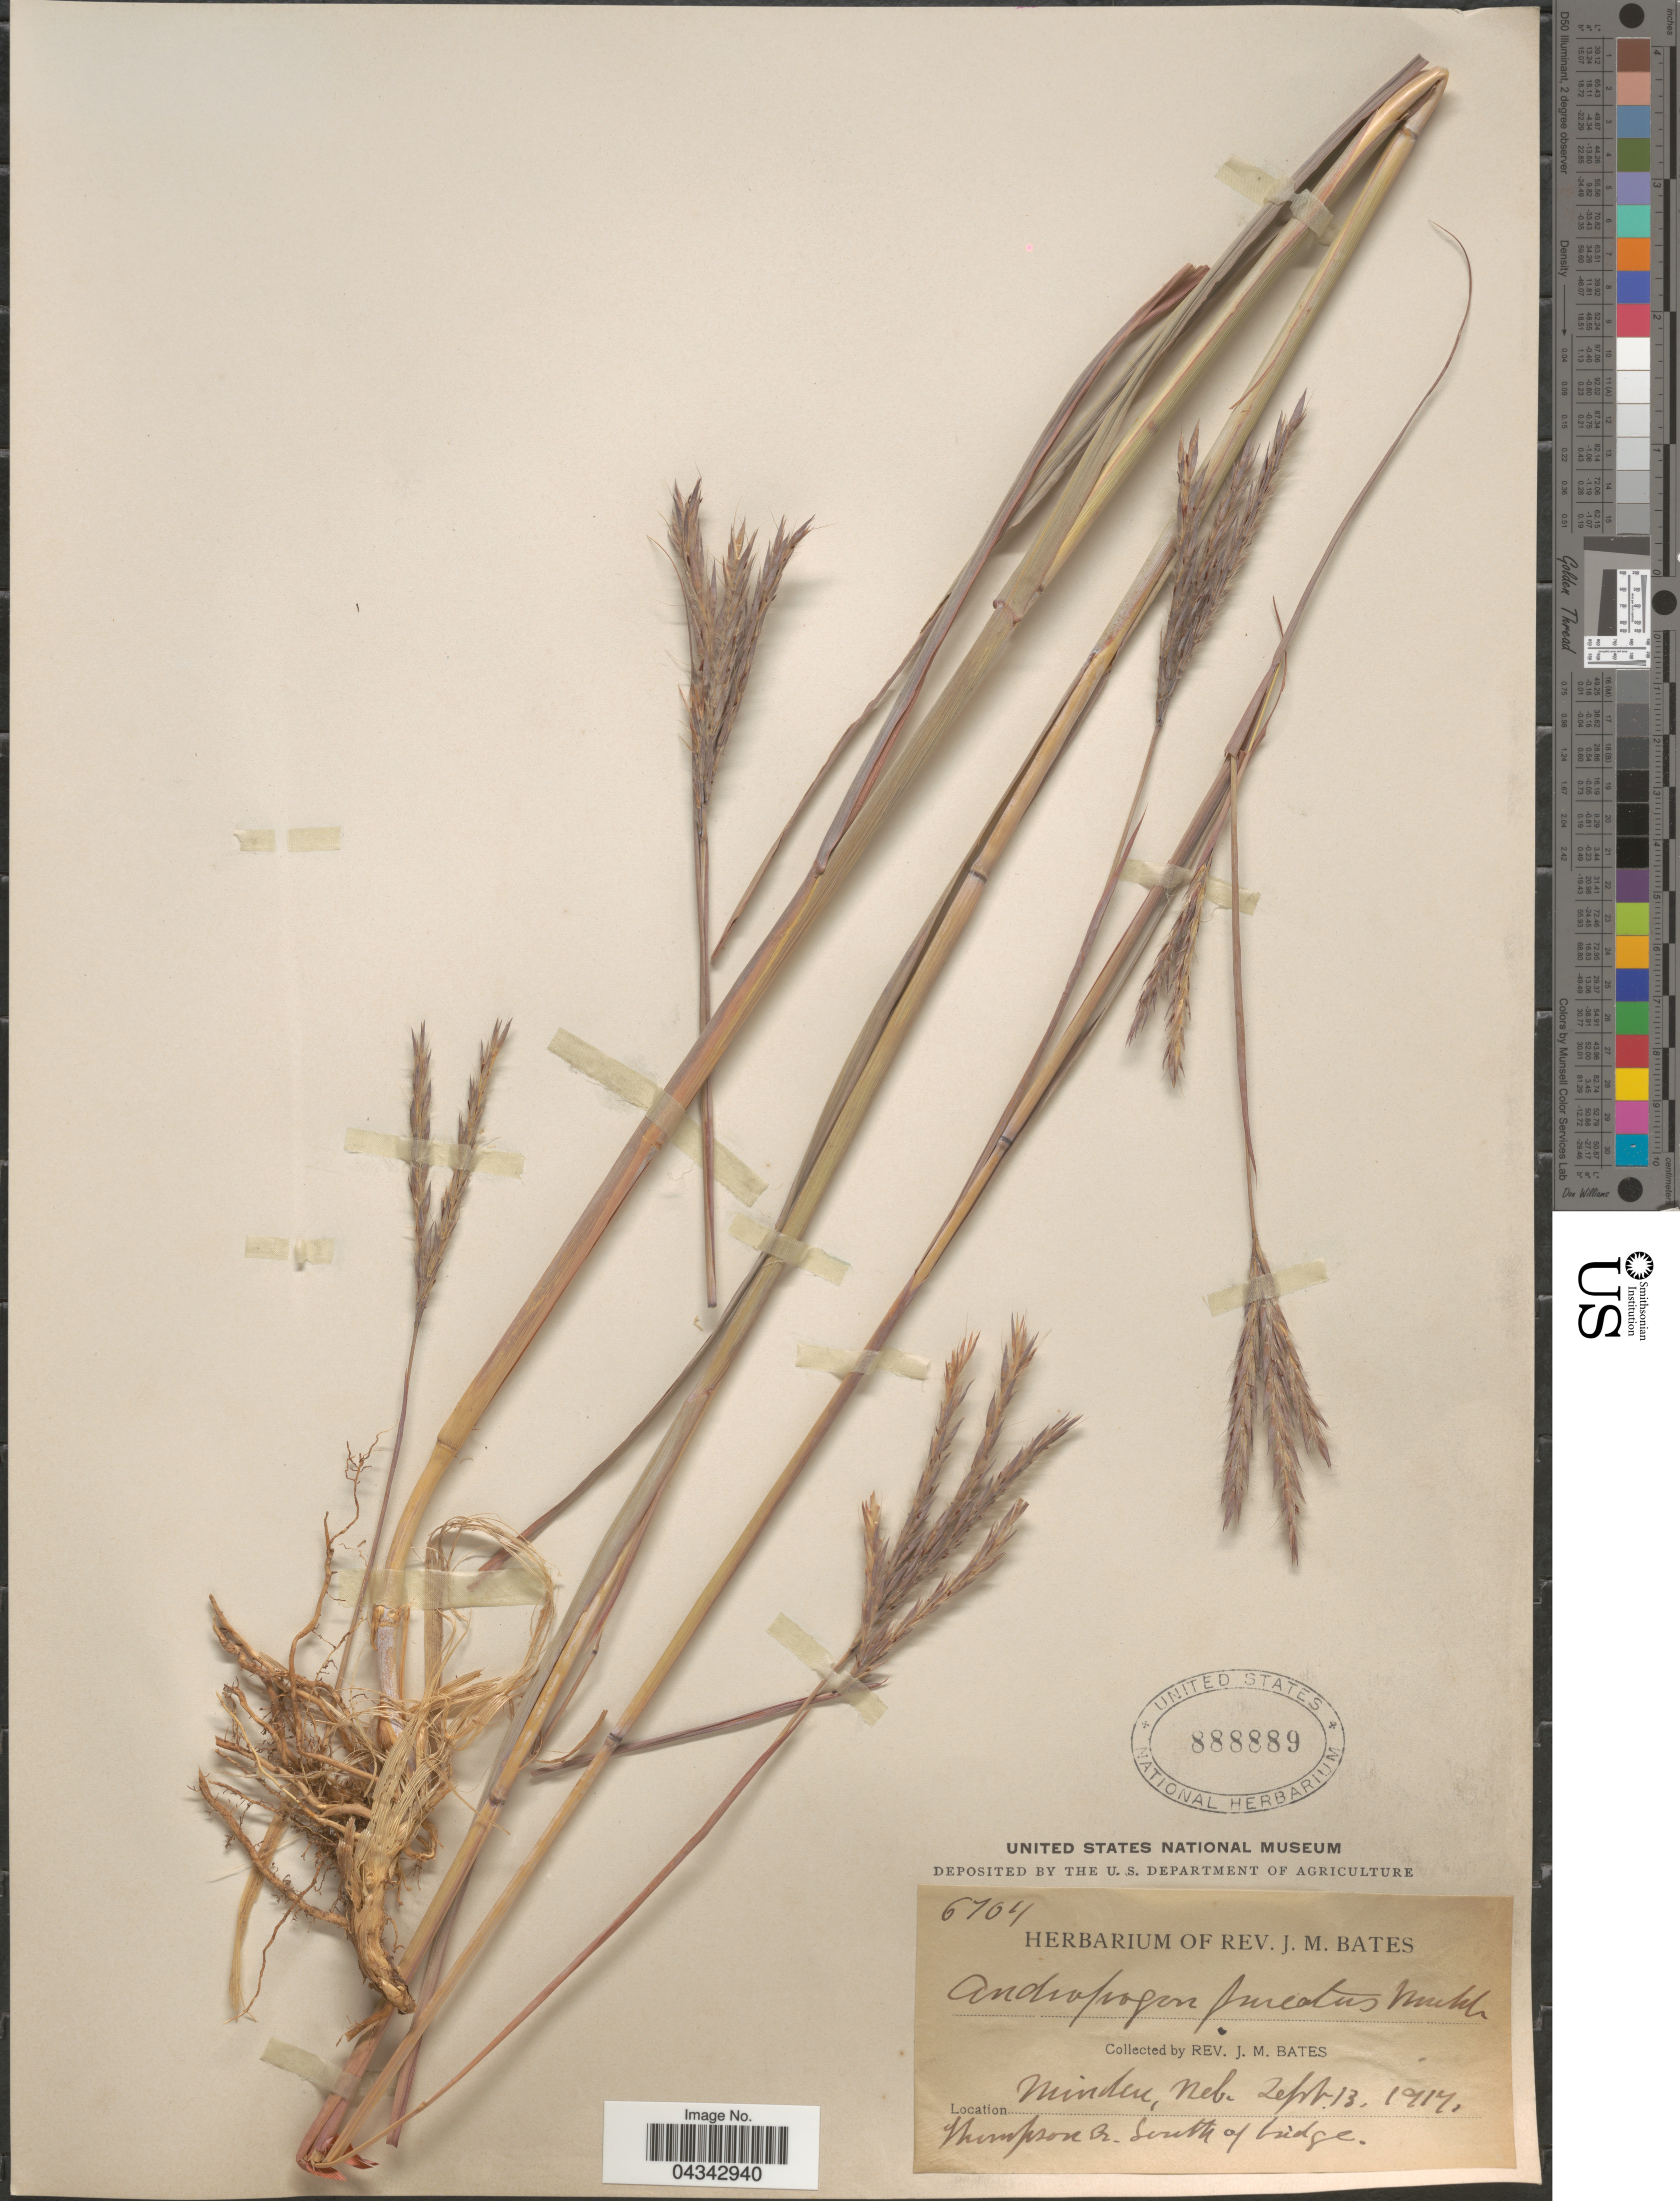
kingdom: Plantae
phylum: Tracheophyta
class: Liliopsida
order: Poales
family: Poaceae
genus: Andropogon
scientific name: Andropogon gerardii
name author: Vitman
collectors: J. Bates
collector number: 6704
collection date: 1917-09-13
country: United States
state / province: Nebraska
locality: Minden. Thompson Cr. South of bridge.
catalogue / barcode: US 888889